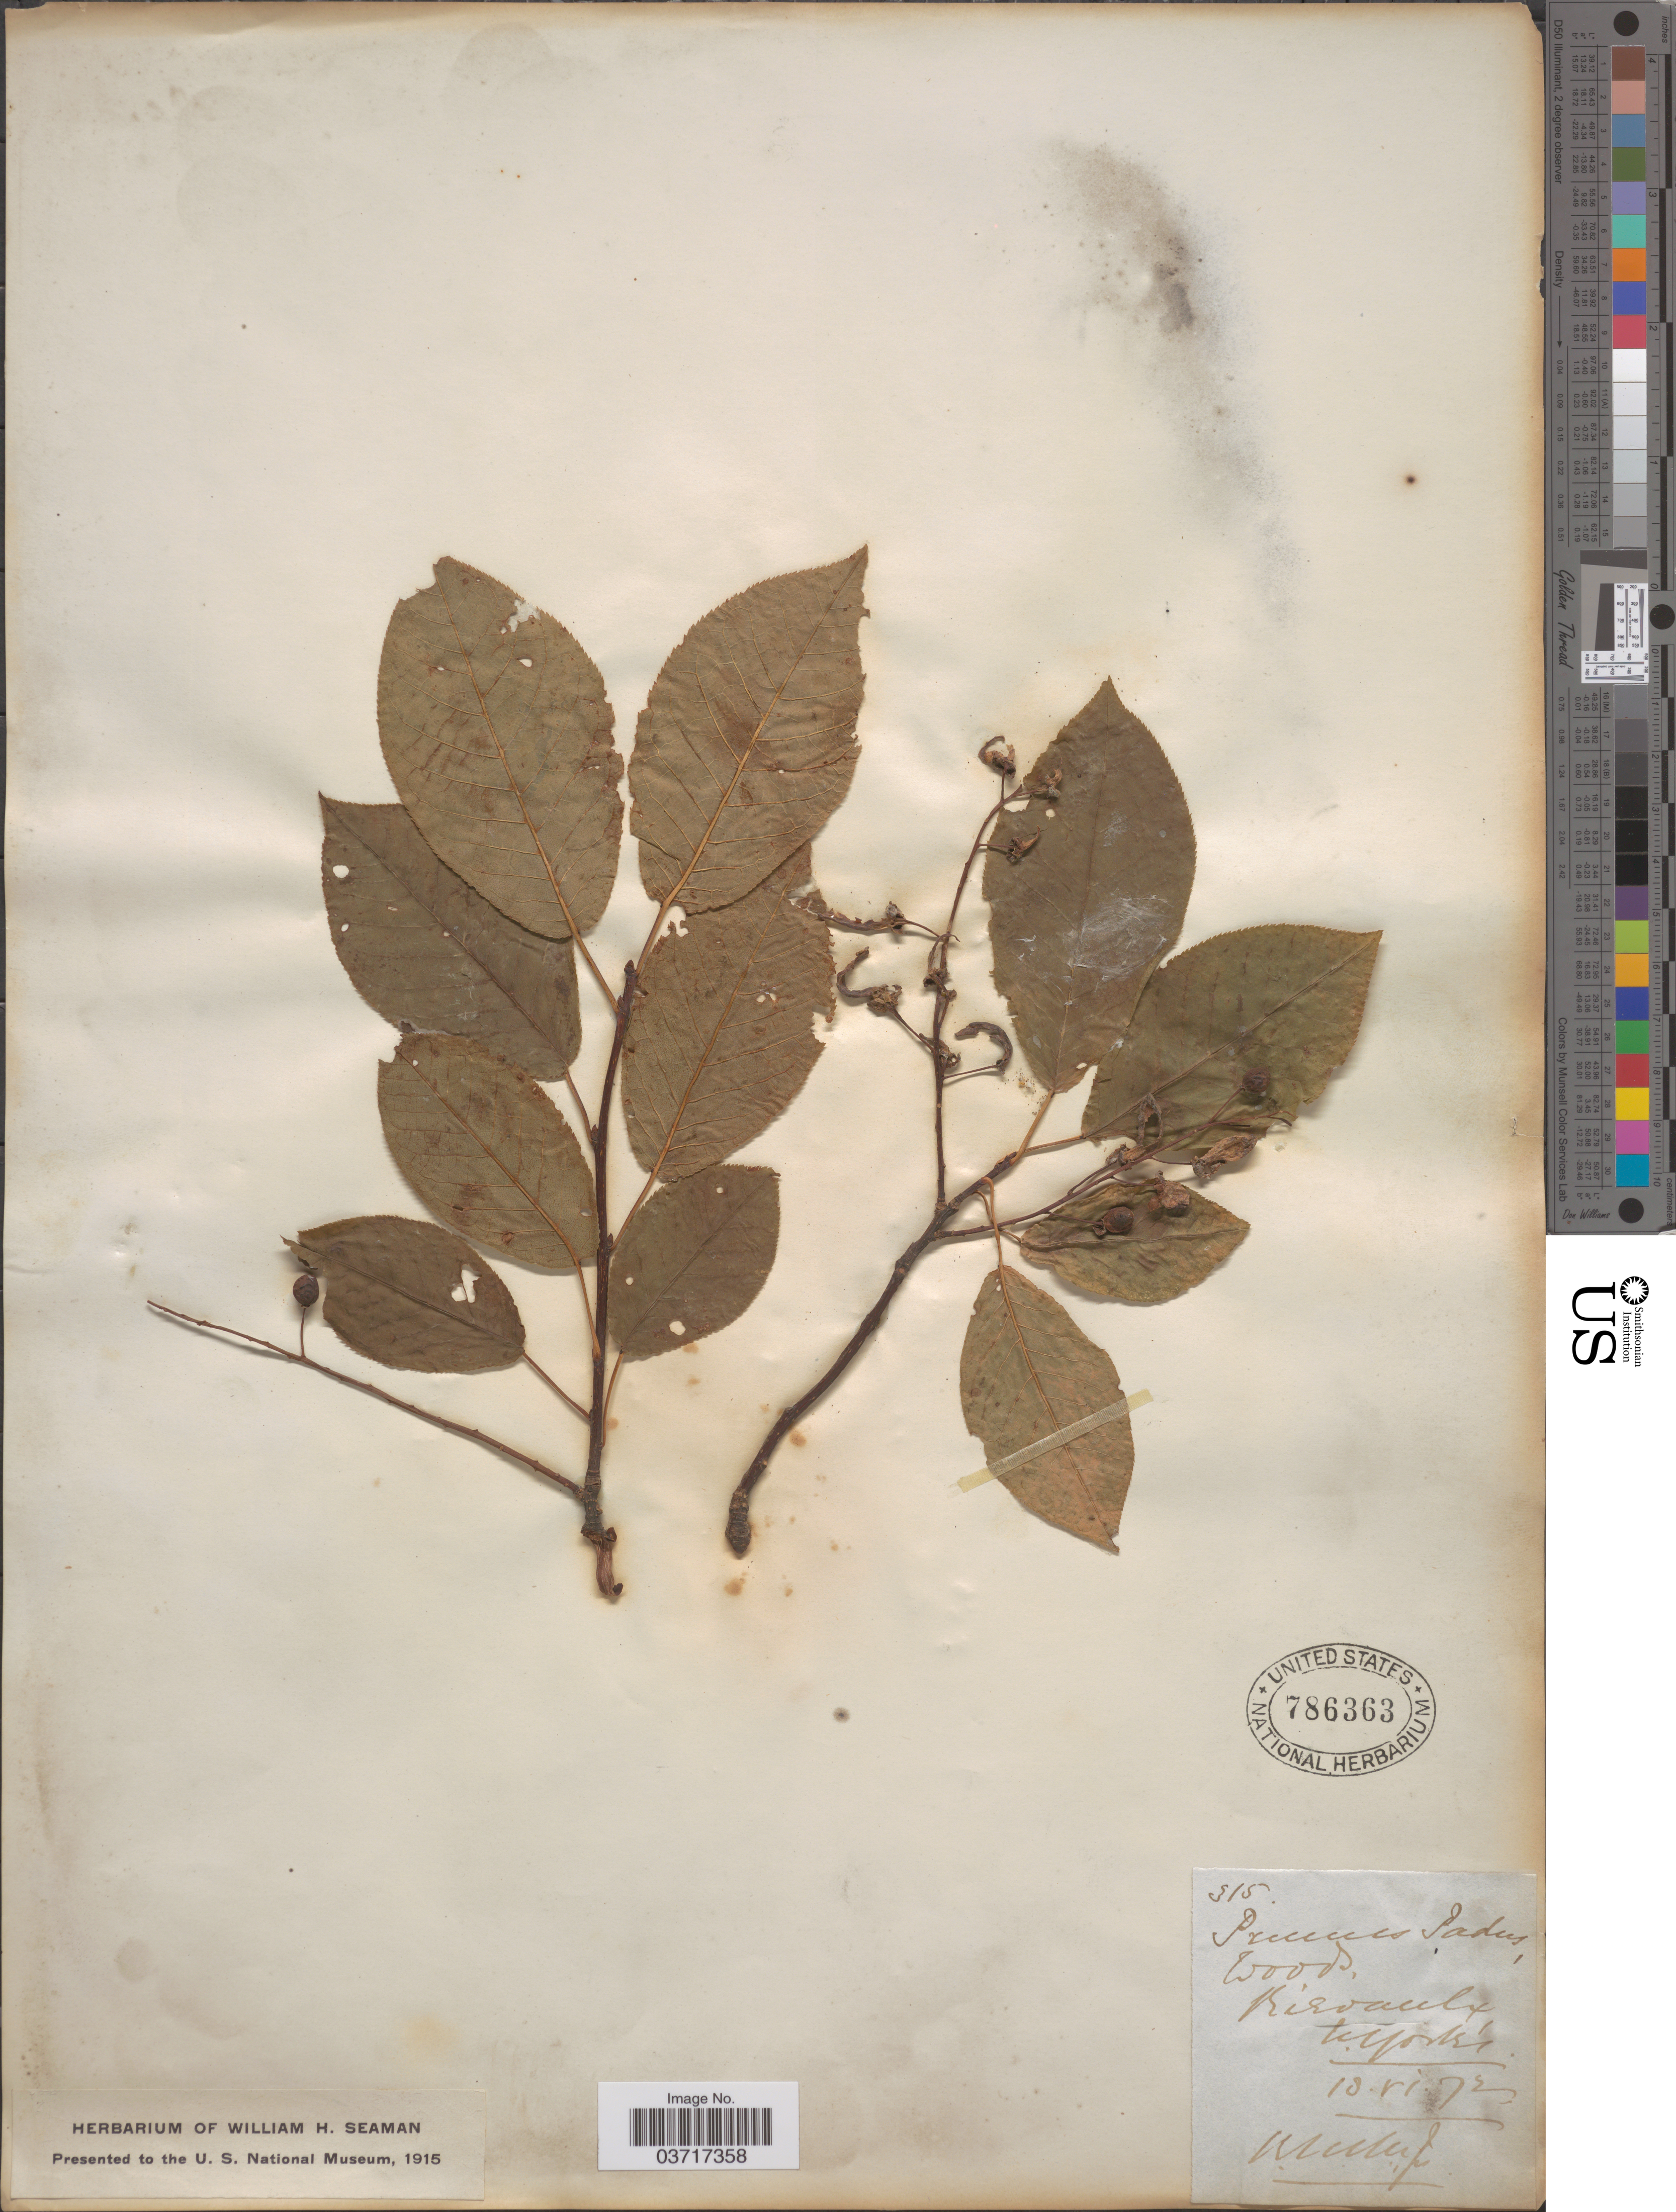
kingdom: Plantae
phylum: Tracheophyta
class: Magnoliopsida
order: Rosales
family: Rosaceae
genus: Prunus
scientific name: Prunus padus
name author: L.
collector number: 315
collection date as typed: Transcribed d/m/y: 18/6/72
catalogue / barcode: US 786363